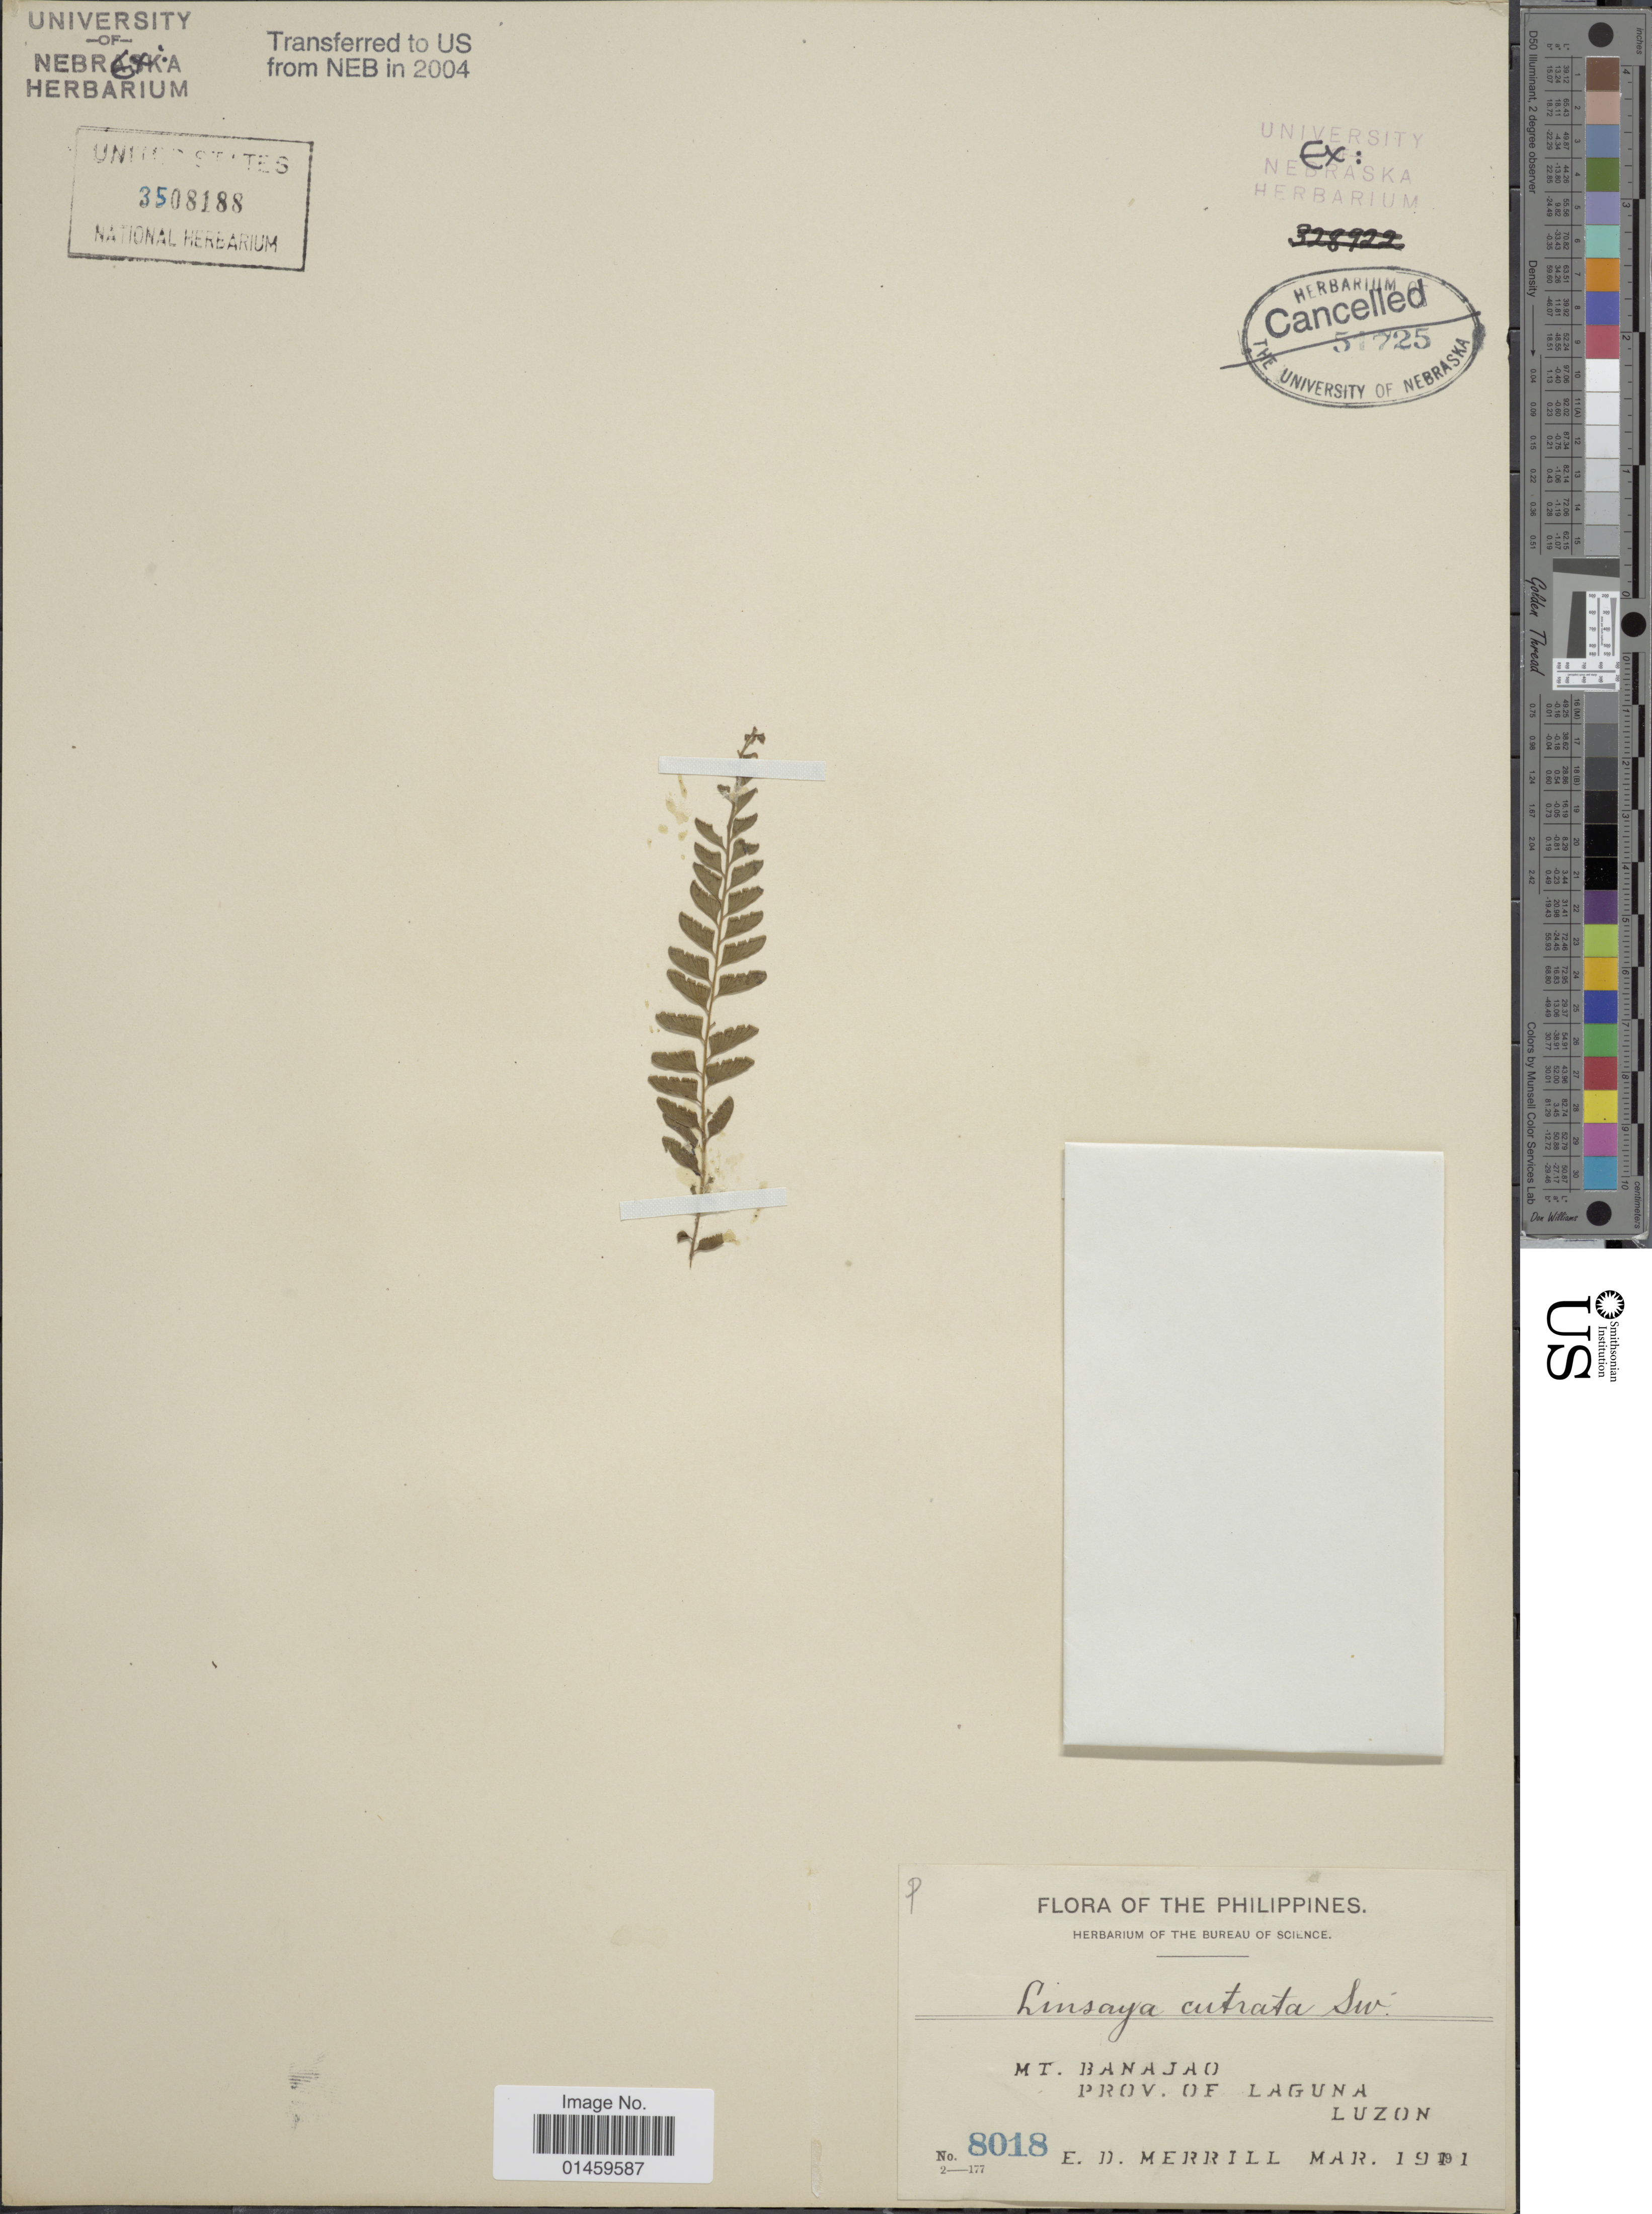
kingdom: Plantae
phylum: Tracheophyta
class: Polypodiopsida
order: Polypodiales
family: Lindsaeaceae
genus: Lindsaea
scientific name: Lindsaea odorata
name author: Roxb.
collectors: E. D. Merrill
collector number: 8018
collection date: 1911-03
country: Philippines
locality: Mt. Banajao. Prov. of Laguna Luzon.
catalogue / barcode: US 3508188